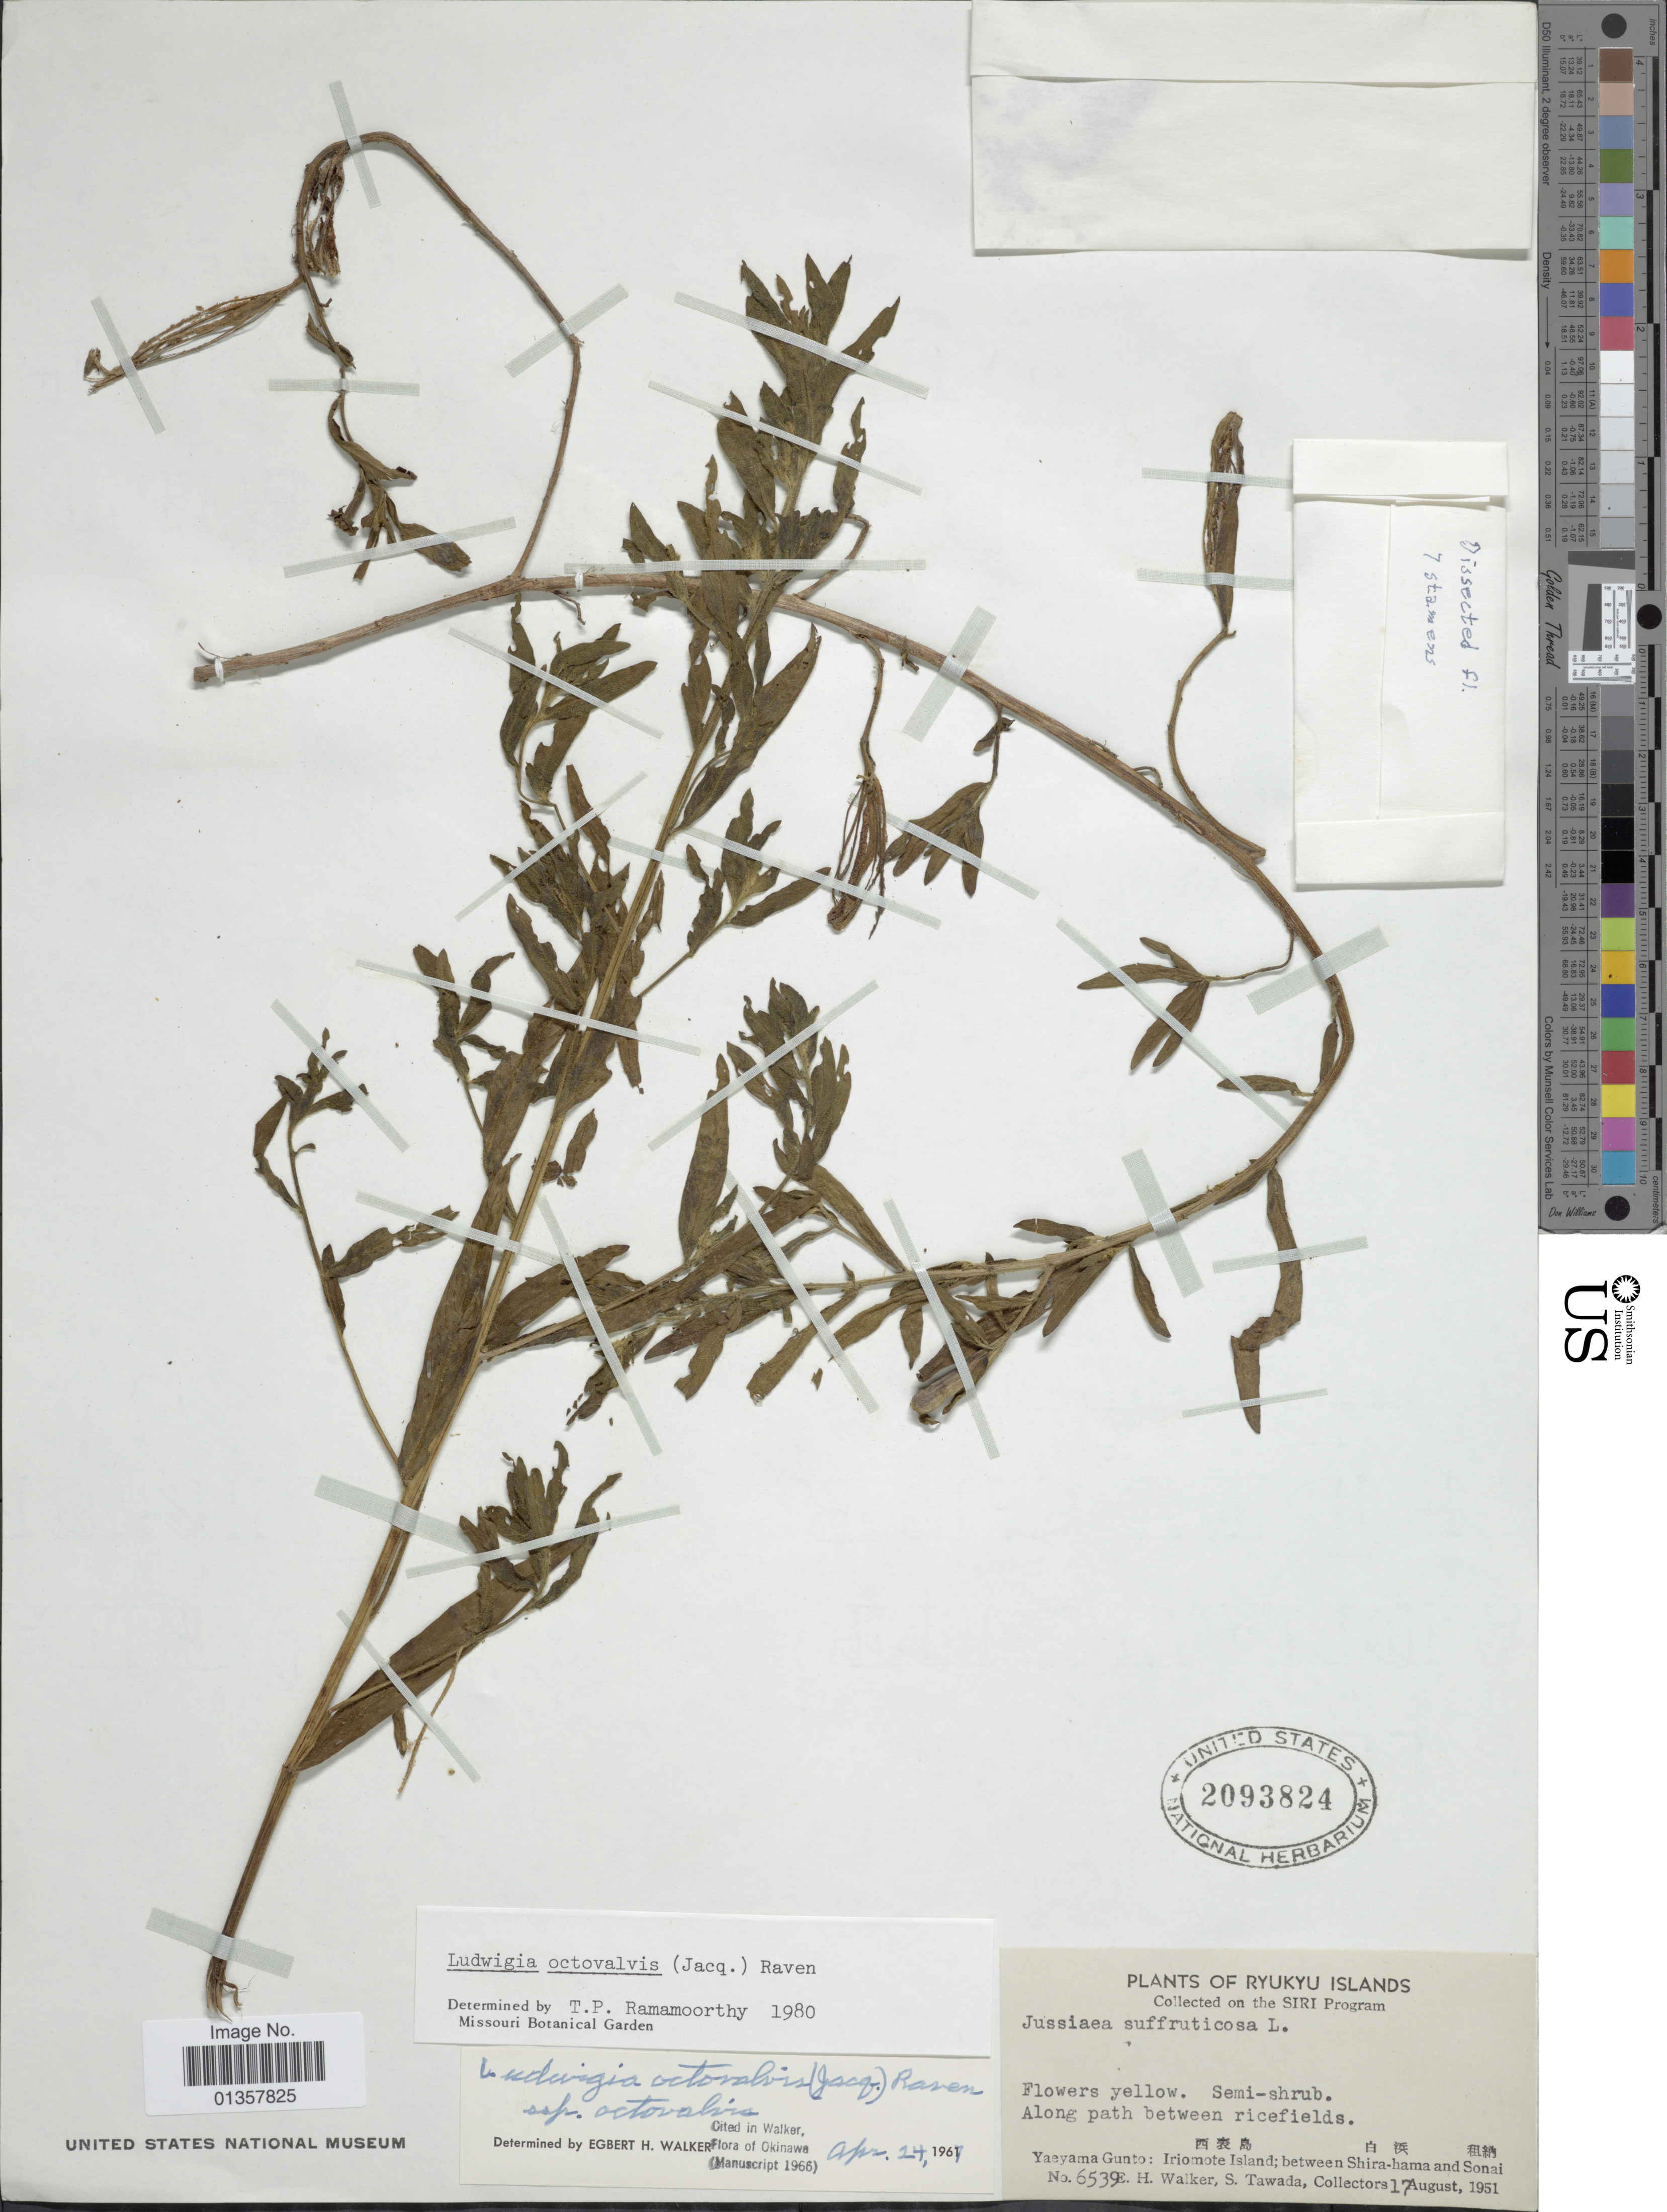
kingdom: Plantae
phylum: Tracheophyta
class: Magnoliopsida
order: Myrtales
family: Onagraceae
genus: Ludwigia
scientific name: Ludwigia octovalvis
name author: (Jacq.) P.H. Raven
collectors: E. H. Walker & S. Tawada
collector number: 6539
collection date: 1951-08-17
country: Japan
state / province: Okinawa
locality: Ryukyu Islands. Yaeyama Gunto: Iriomote Island; between Shira-hama and Sonai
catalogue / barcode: US 2093824